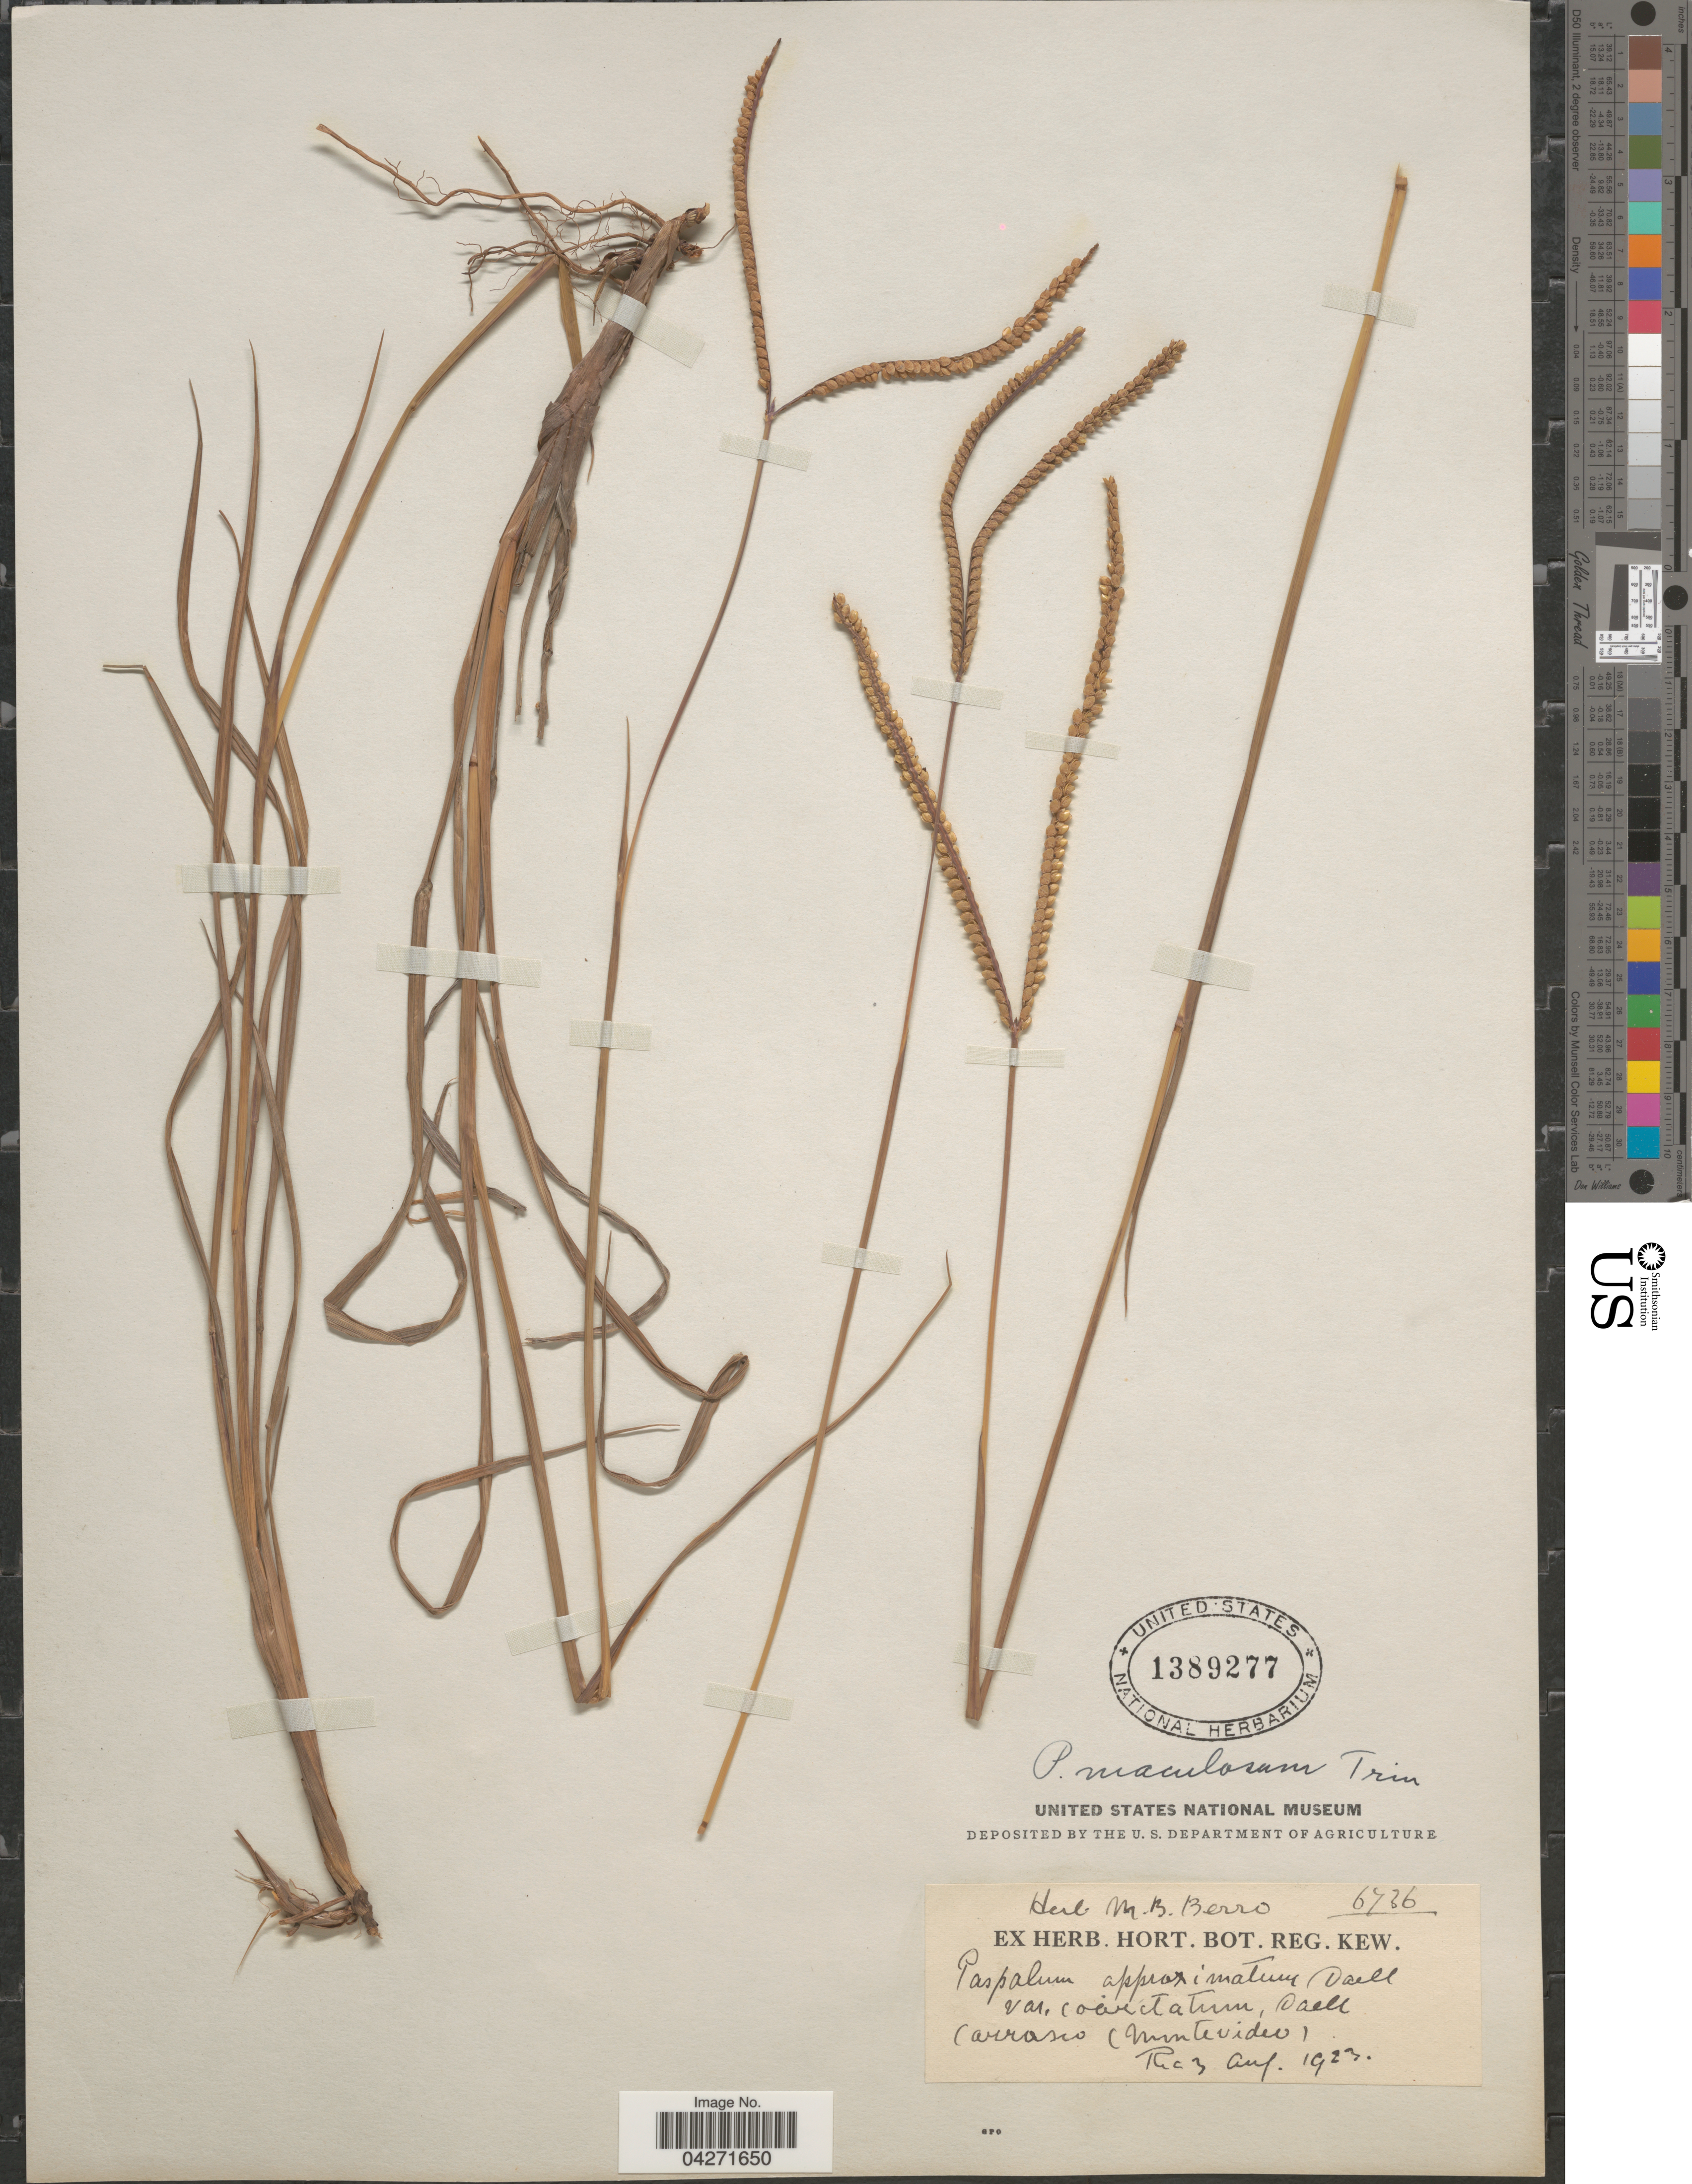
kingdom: Plantae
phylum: Tracheophyta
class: Liliopsida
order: Poales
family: Poaceae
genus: Paspalum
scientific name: Paspalum maculosum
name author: Trin.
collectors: Ex herb. M. B. Berro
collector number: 6736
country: Uruguay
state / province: Montevideo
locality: Carrasco.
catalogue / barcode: US 1389277